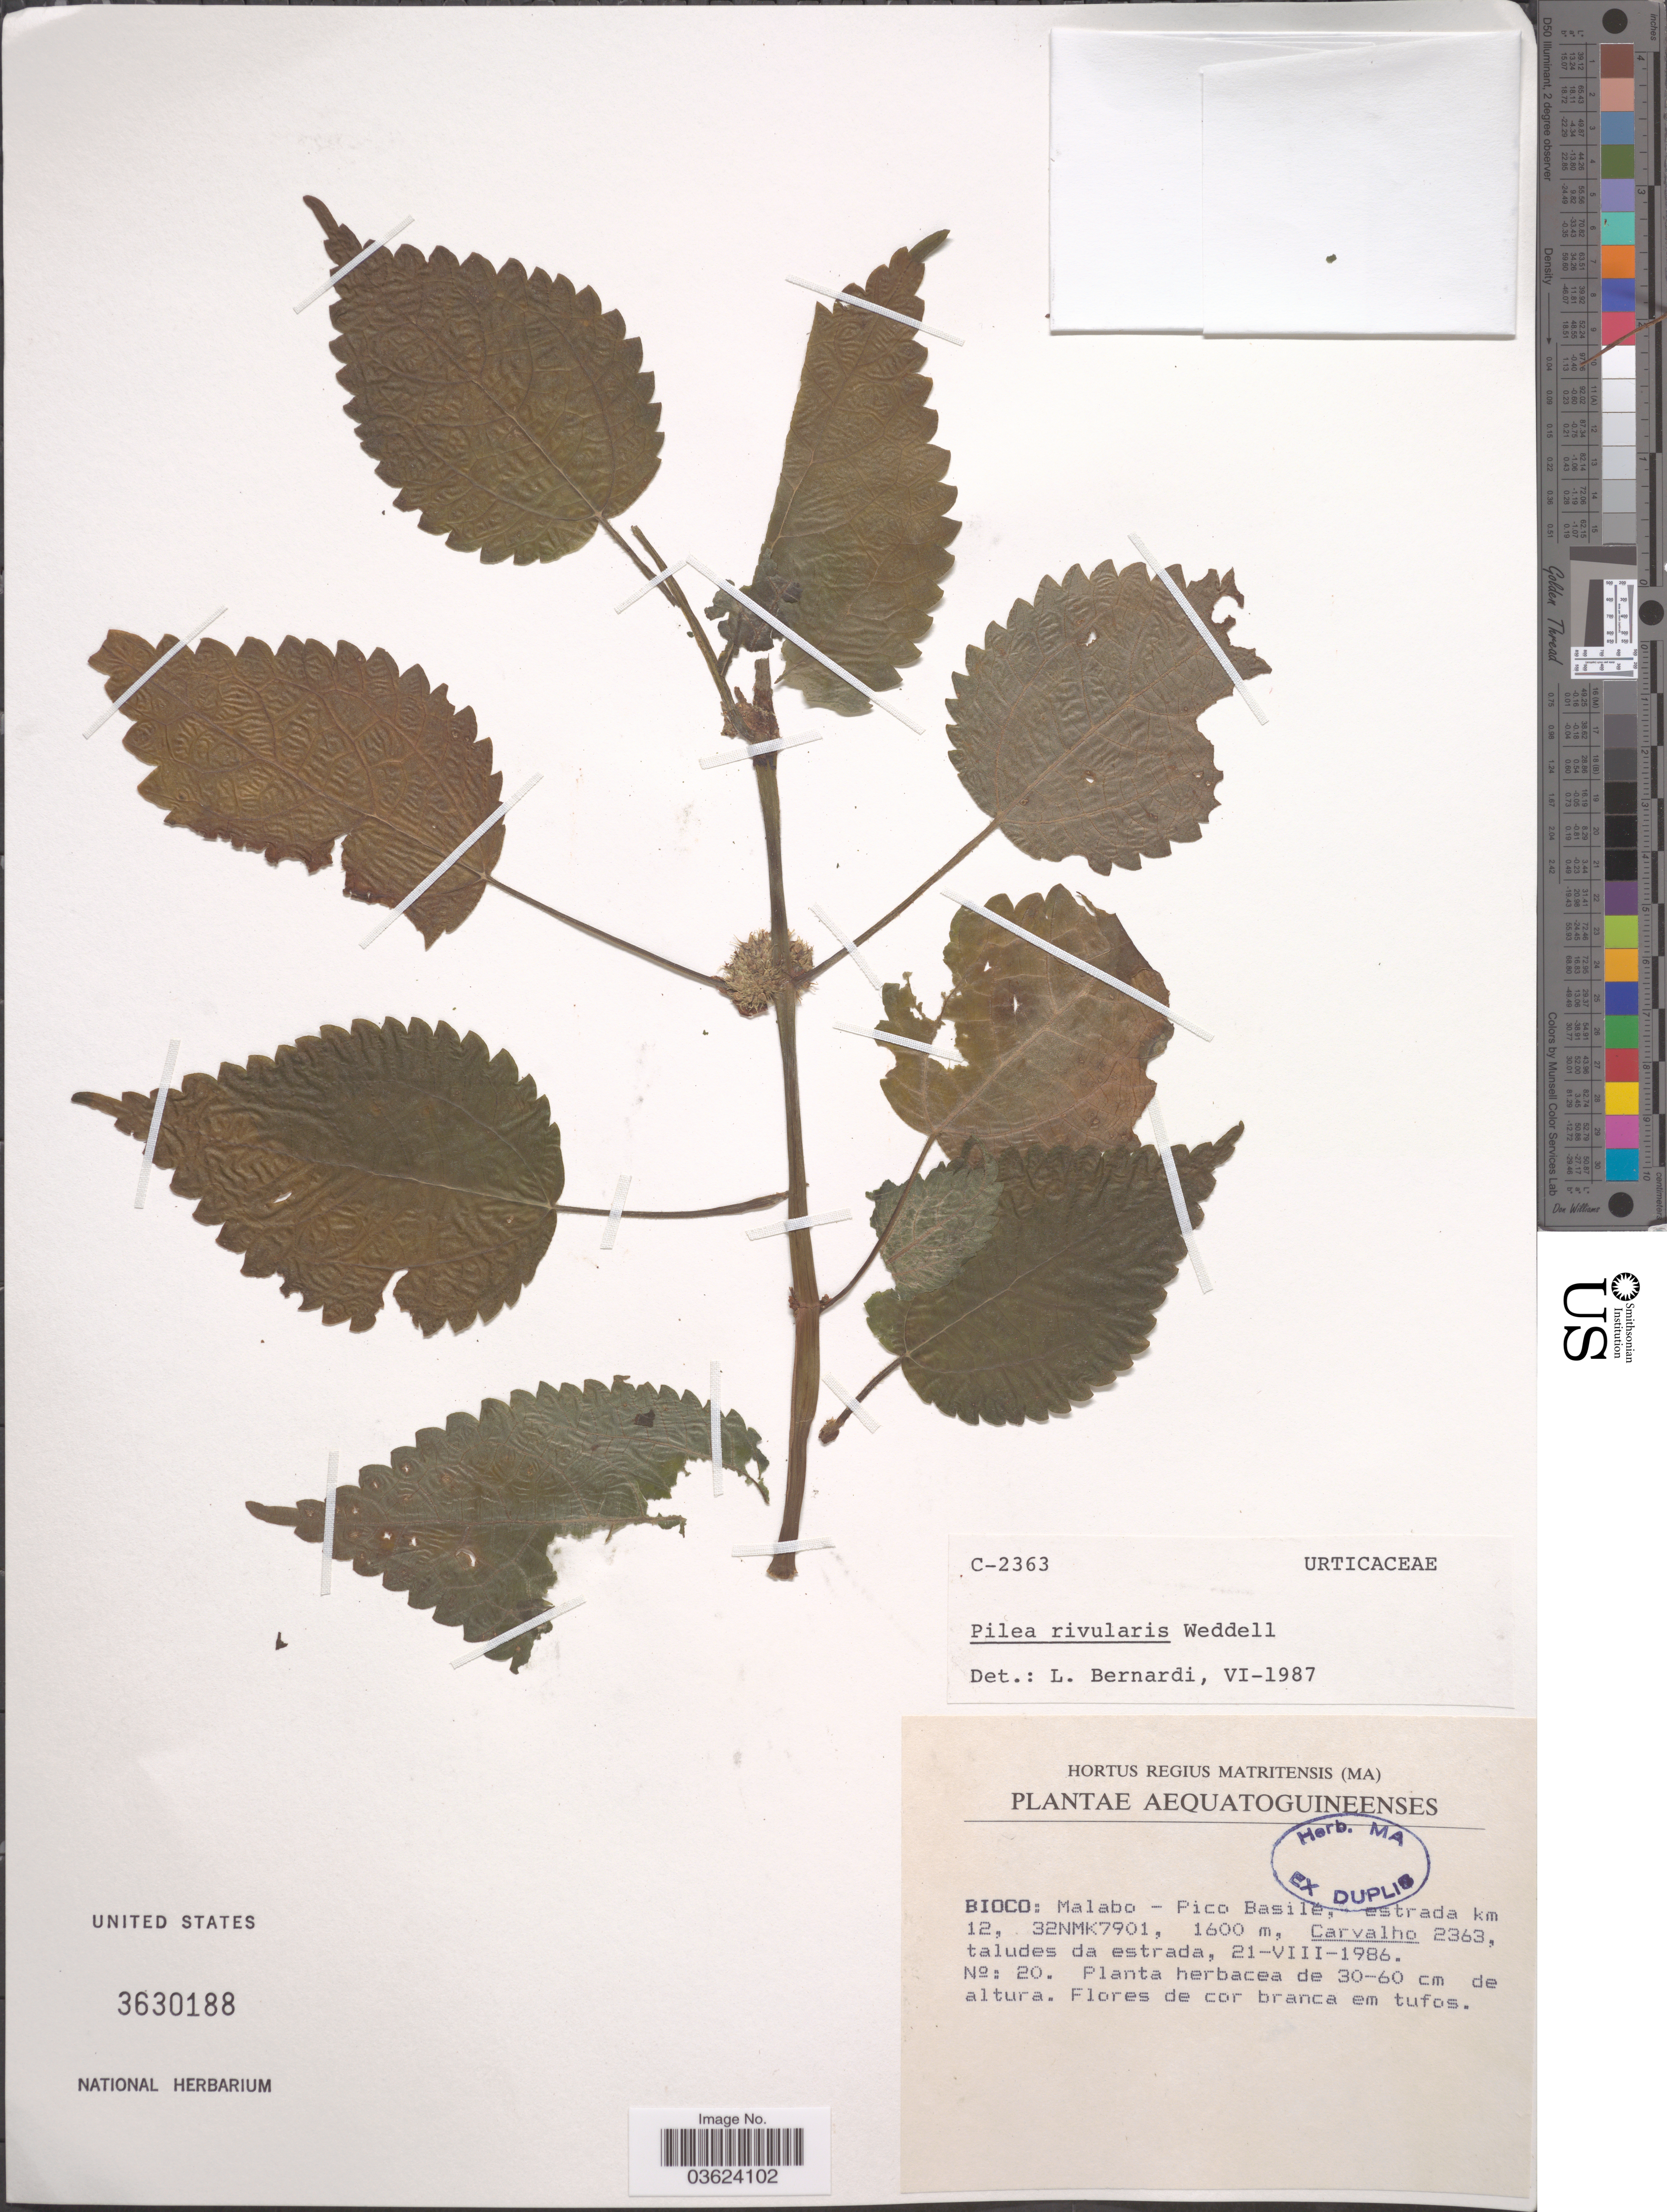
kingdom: Plantae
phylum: Tracheophyta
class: Magnoliopsida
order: Rosales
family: Urticaceae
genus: Pilea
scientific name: Pilea rivularis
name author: Wedd.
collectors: Carvalho, --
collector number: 2363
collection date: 1986-08-21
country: Equatorial Guinea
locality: Aequatoguineenses. Bioco: Malabo- Pico Basilé, estrada km 12, 32NMK7901.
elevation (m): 1600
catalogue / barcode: US 3630188